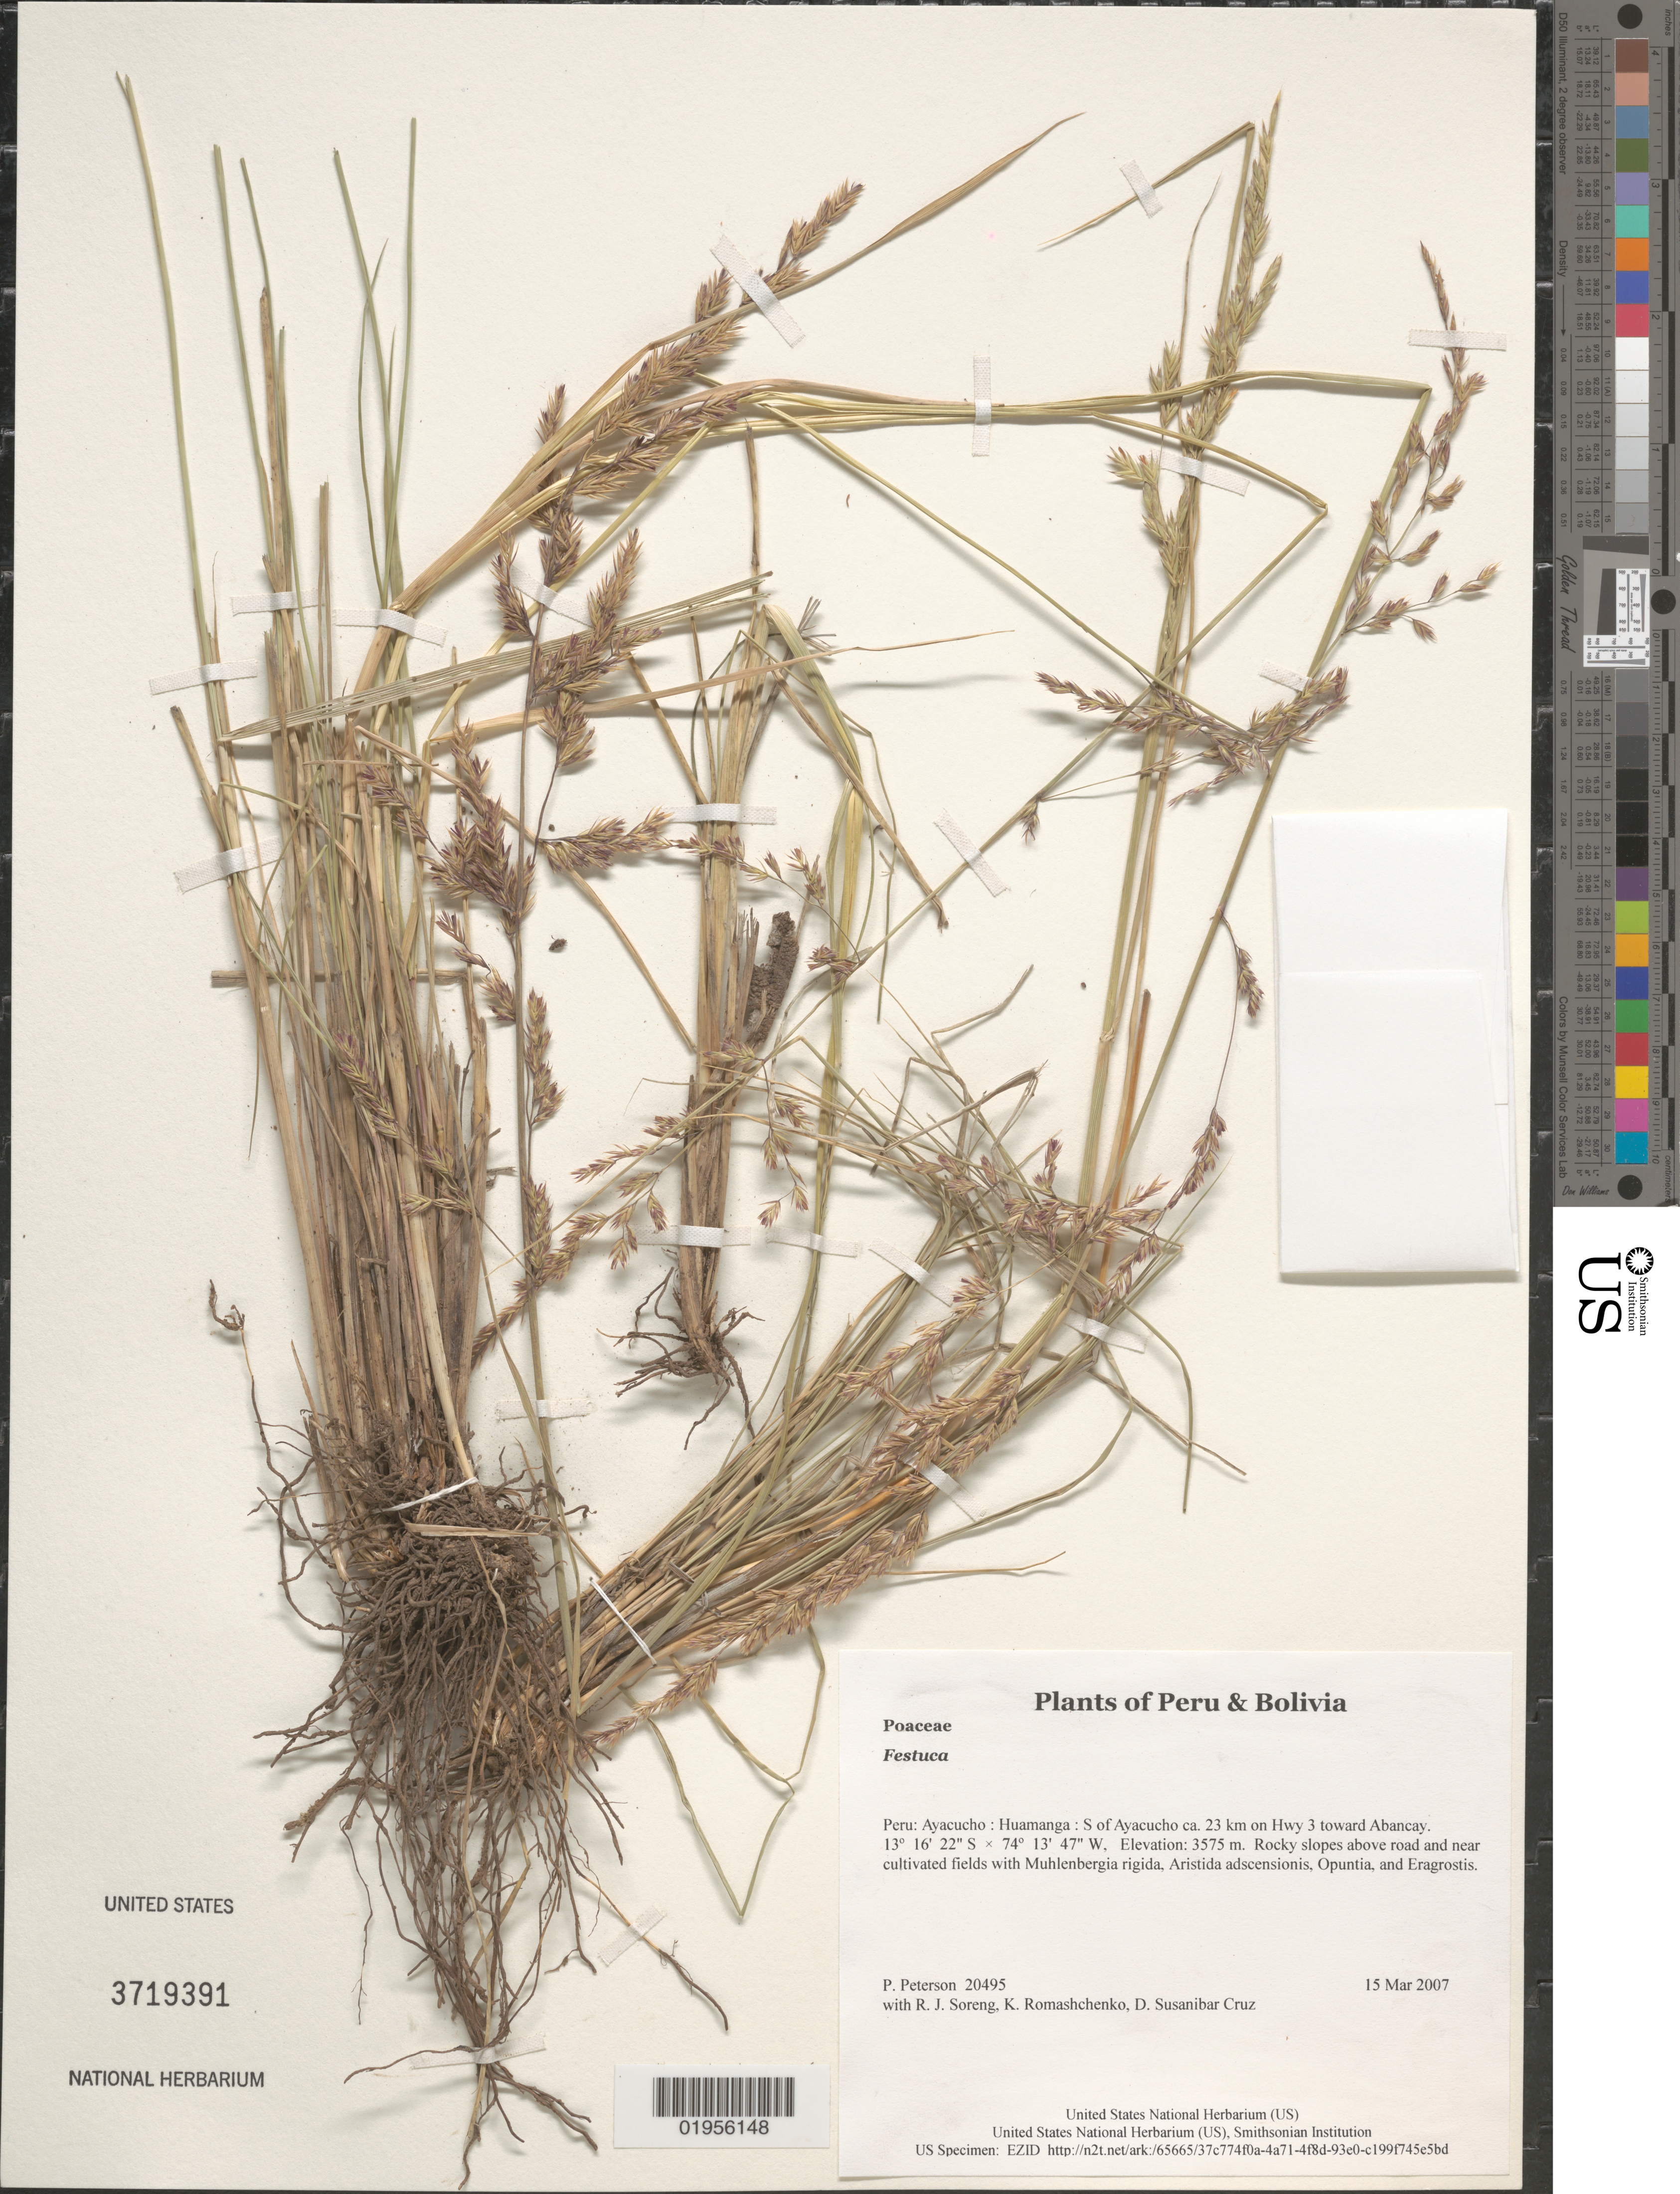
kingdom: Plantae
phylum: Tracheophyta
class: Liliopsida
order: Poales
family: Poaceae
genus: Festuca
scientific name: Festuca sp.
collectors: P. M. Peterson, R. J. Soreng, K. Romashchenko & D. Susanibar Cruz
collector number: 20495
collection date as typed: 15 Mar 2007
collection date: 2007-03-15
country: Peru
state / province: Ayacucho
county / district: Huamanga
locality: S of Ayacucho ca. 23 km on Hwy 3 toward Abancay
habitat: Rocky slopes above road and near cultivated fields with Muhlenbergia rigida, Aristida adscensionis, Opuntia, and Eragrostis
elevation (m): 3575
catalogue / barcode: US 3719391